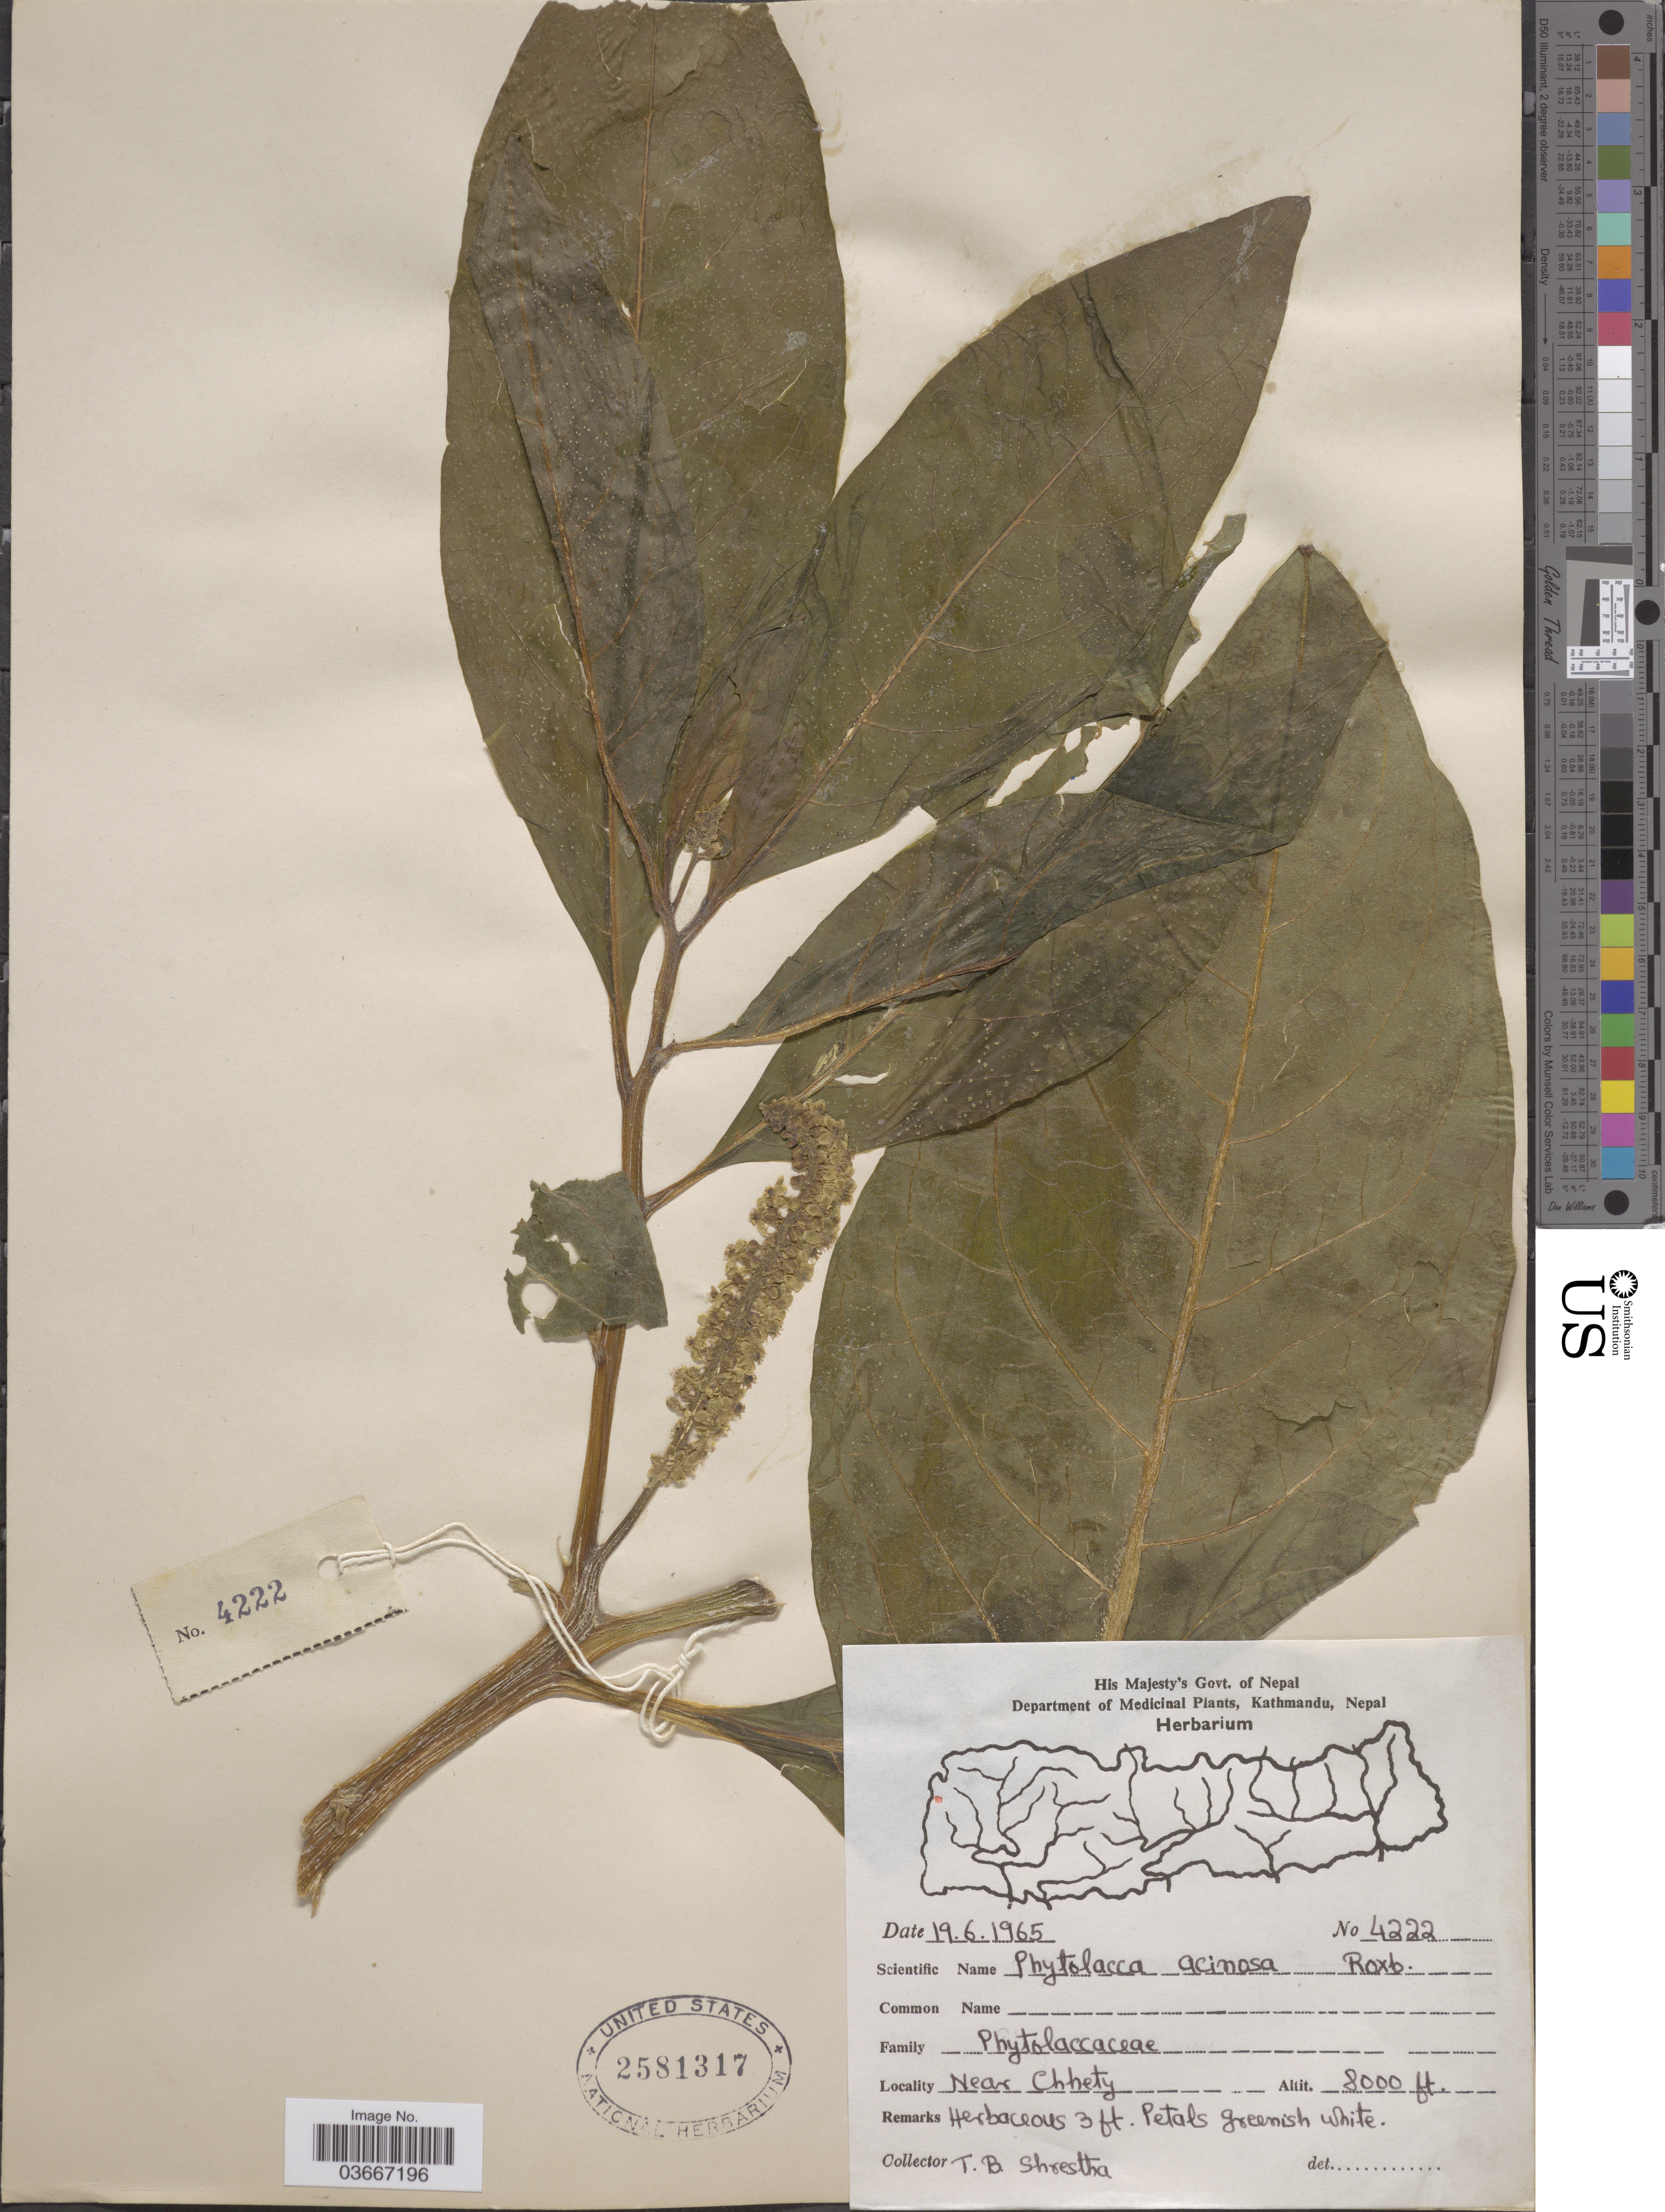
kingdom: Plantae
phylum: Tracheophyta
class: Magnoliopsida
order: Caryophyllales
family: Phytolaccaceae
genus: Phytolacca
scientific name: Phytolacca acinosa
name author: Roxb.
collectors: T. B. Shrestha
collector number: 4222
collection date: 1965-06-19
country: Nepal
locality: Near Chhety.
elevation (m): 2438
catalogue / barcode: US 2581317